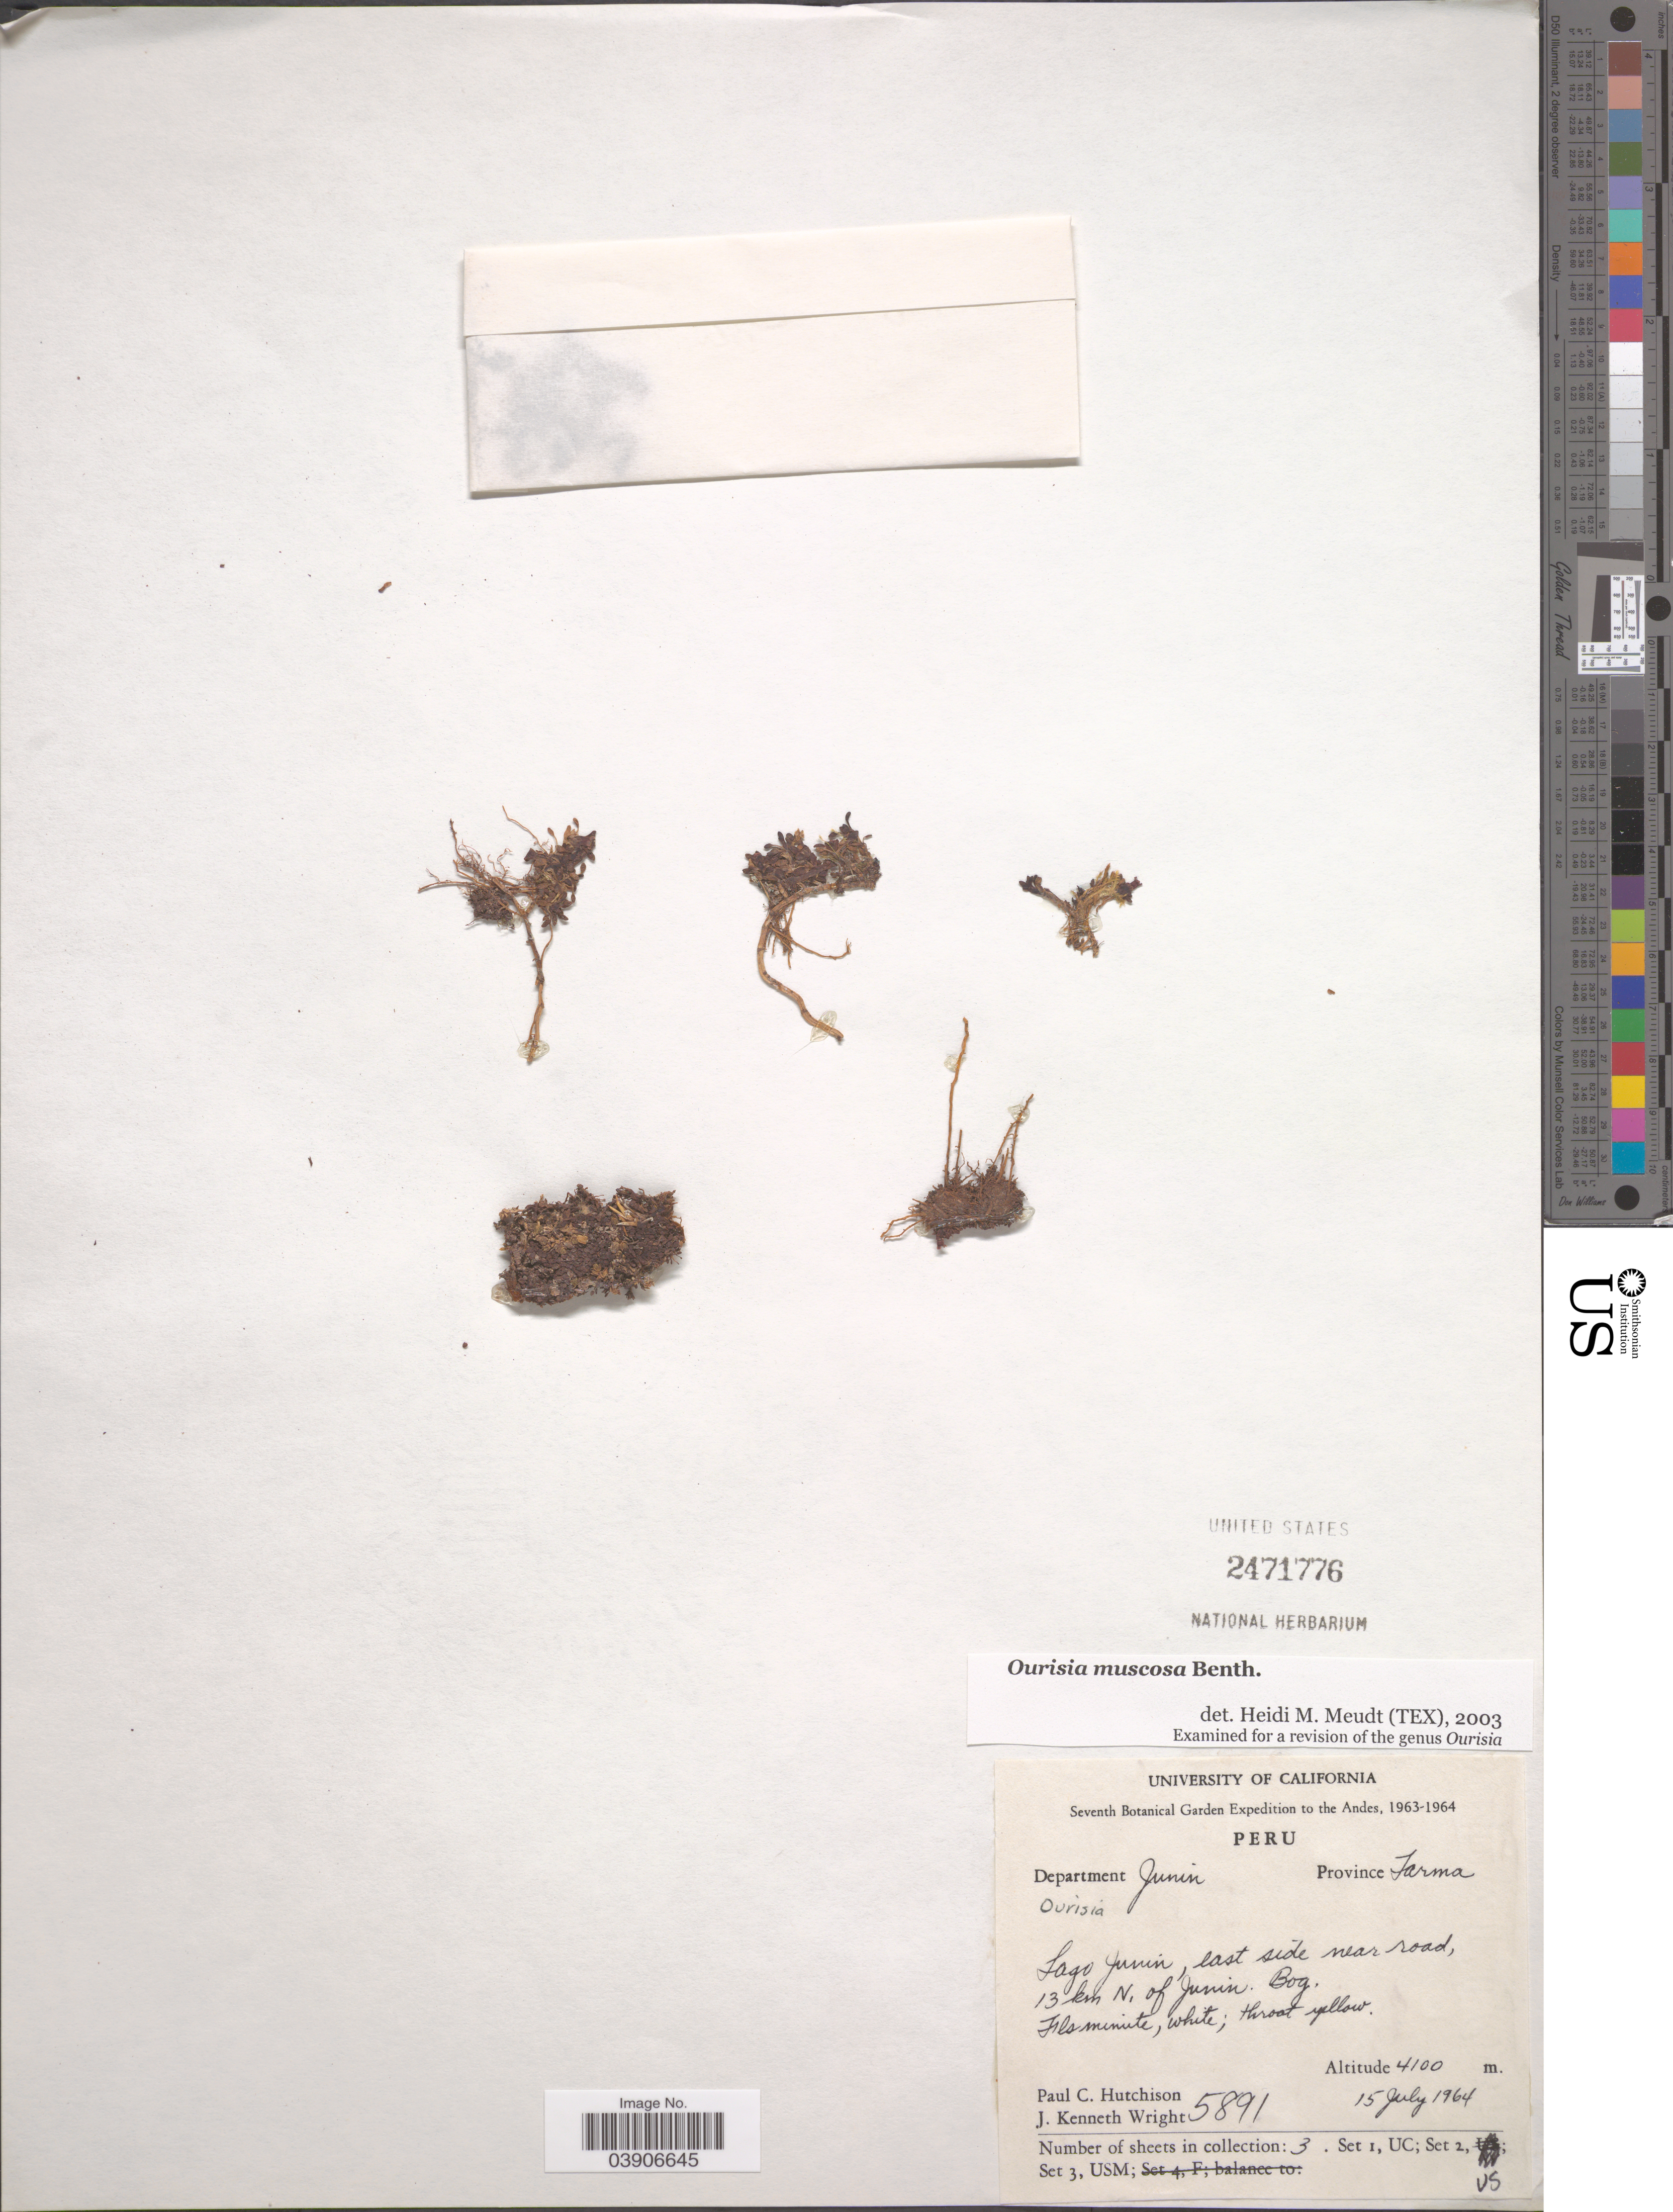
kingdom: Plantae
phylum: Tracheophyta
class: Magnoliopsida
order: Lamiales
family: Plantaginaceae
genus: Ourisia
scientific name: Ourisia muscosa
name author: Benth.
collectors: P. C. Hutchison & J. K. Wright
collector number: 5891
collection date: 1964-07-15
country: Peru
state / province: Junín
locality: The Andes. Department Junin. Province Farma. Lago Junin, east side near road, 13 km N, of Junin.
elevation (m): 4100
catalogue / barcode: US 2471776